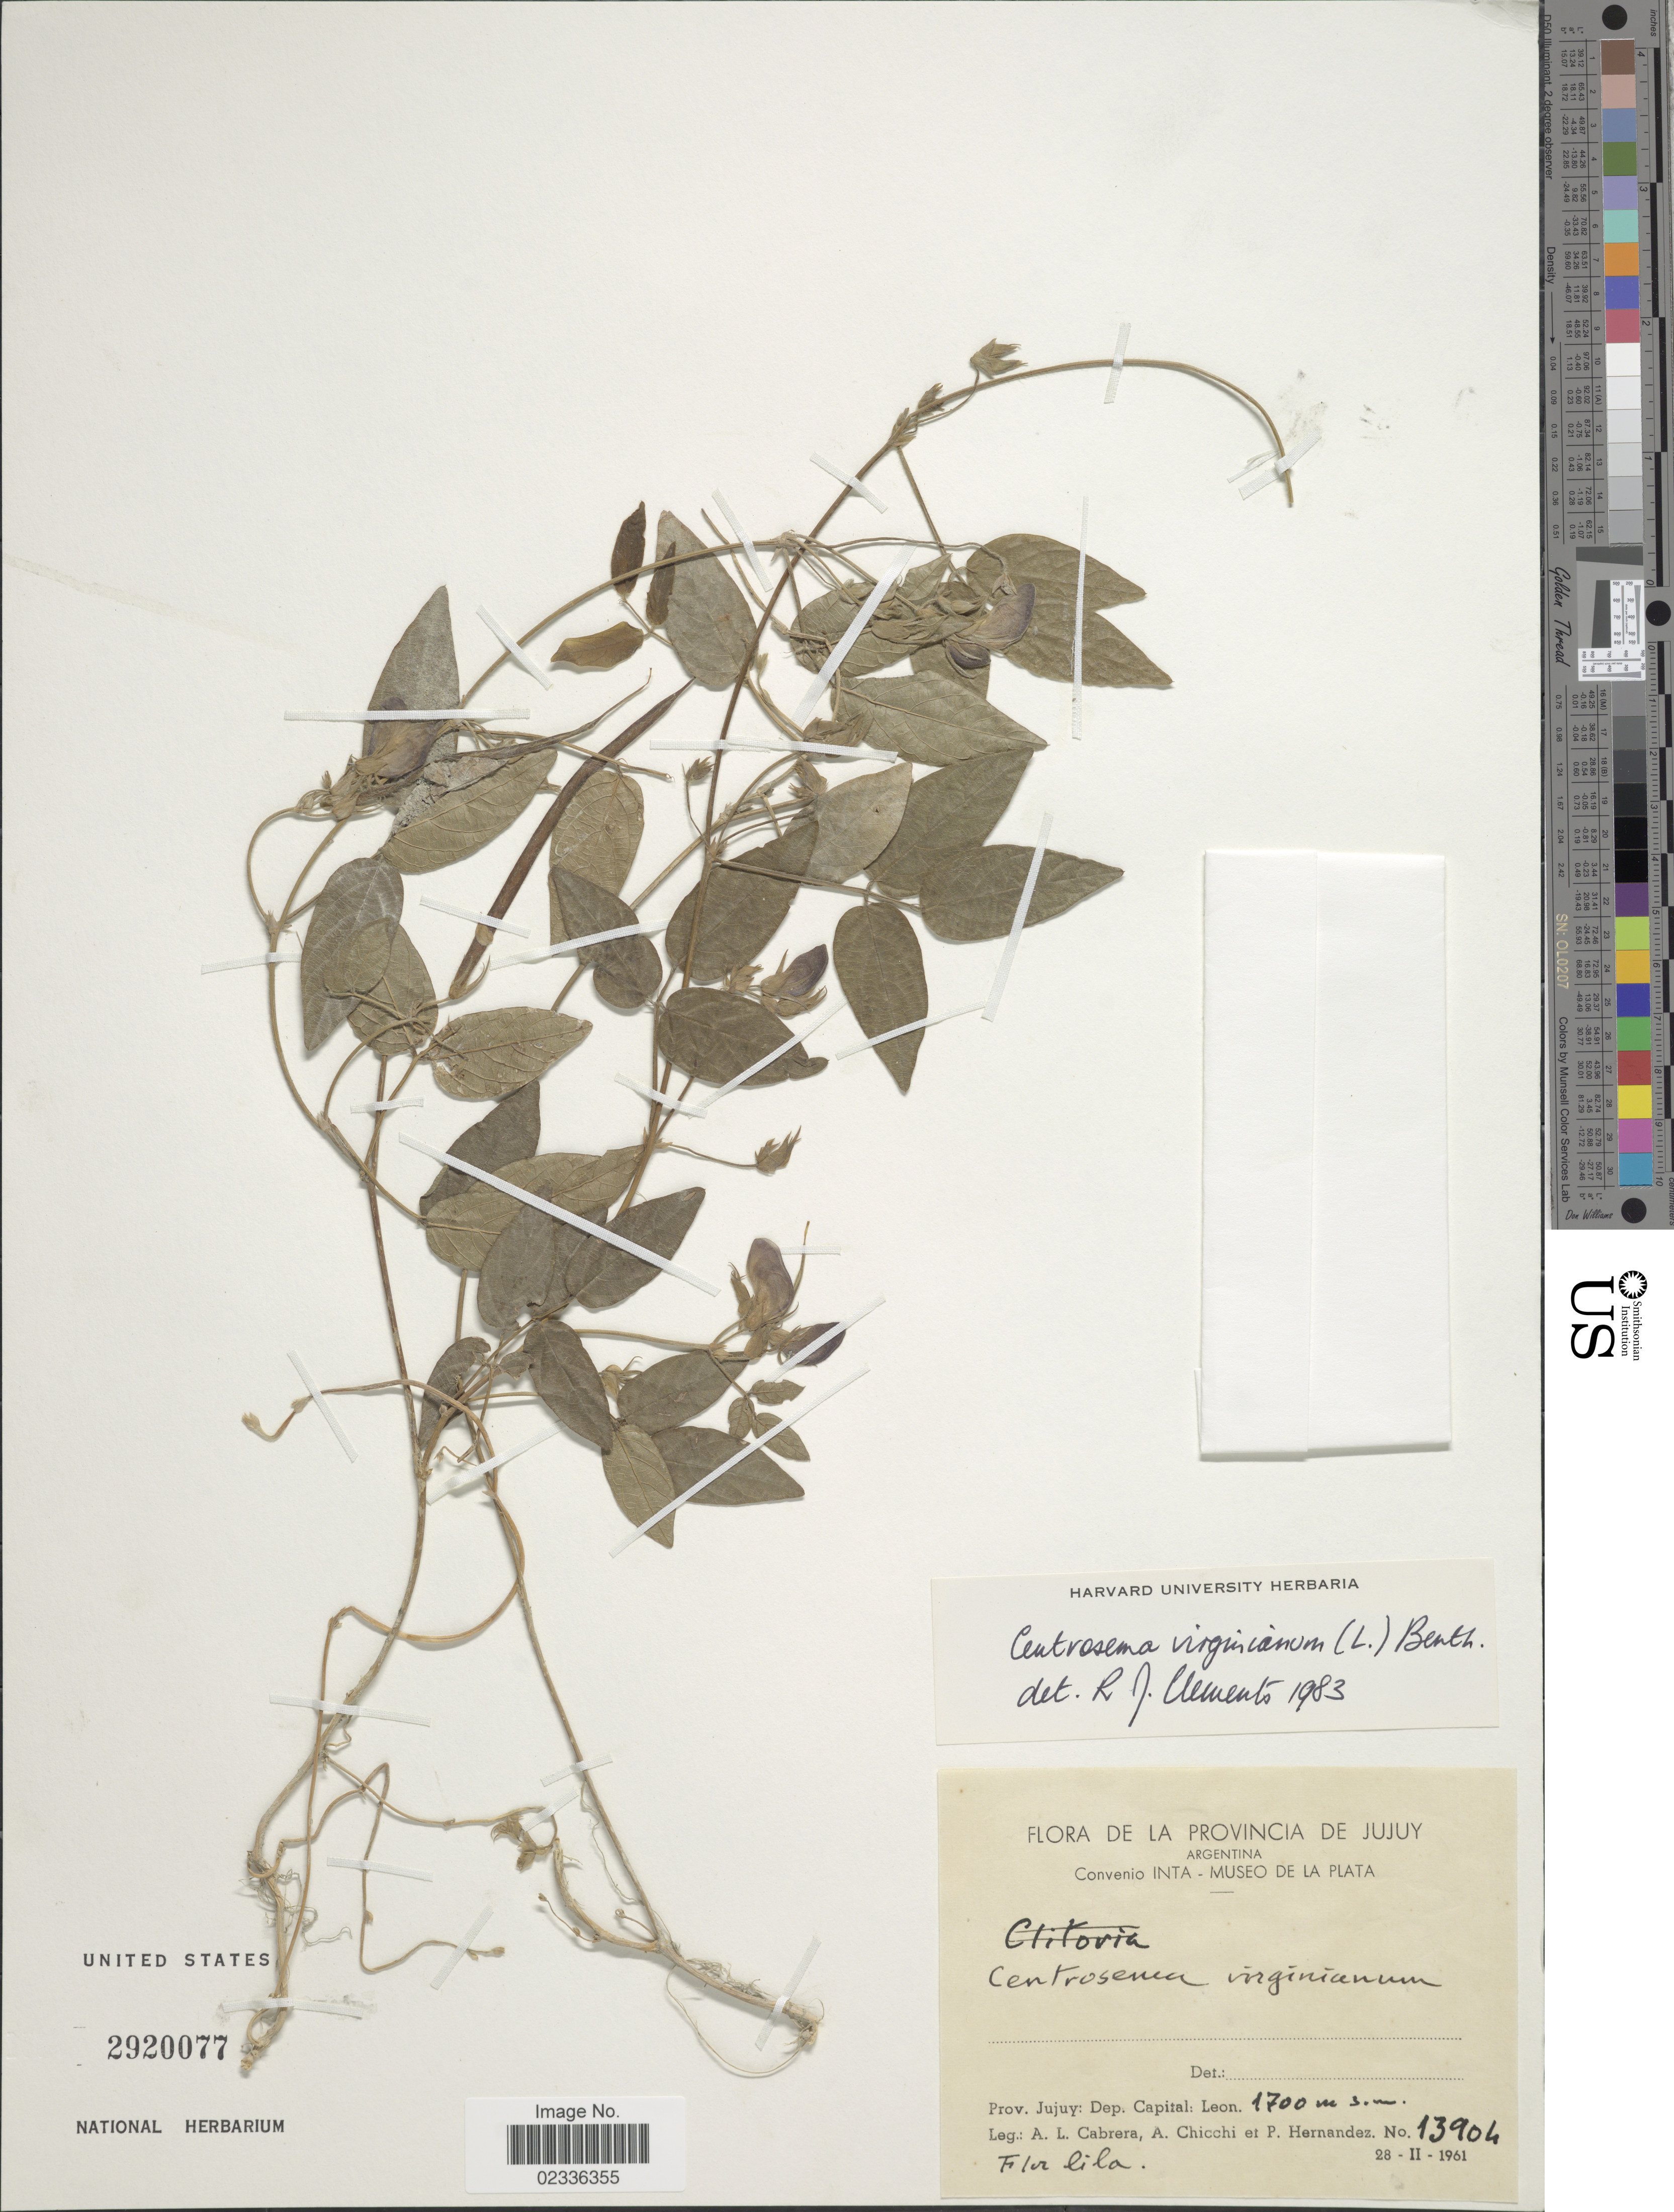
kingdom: Plantae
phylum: Tracheophyta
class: Magnoliopsida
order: Fabales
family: Fabaceae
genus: Centrosema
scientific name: Centrosema virginianum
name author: (L.) Benth.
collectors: A. L. Cabrera, A. Chicchi & P. Hernandez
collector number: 13904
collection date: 1961-02-28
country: Argentina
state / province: Jujuy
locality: Dep. Capital: Leon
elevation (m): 1700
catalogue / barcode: US 2920077